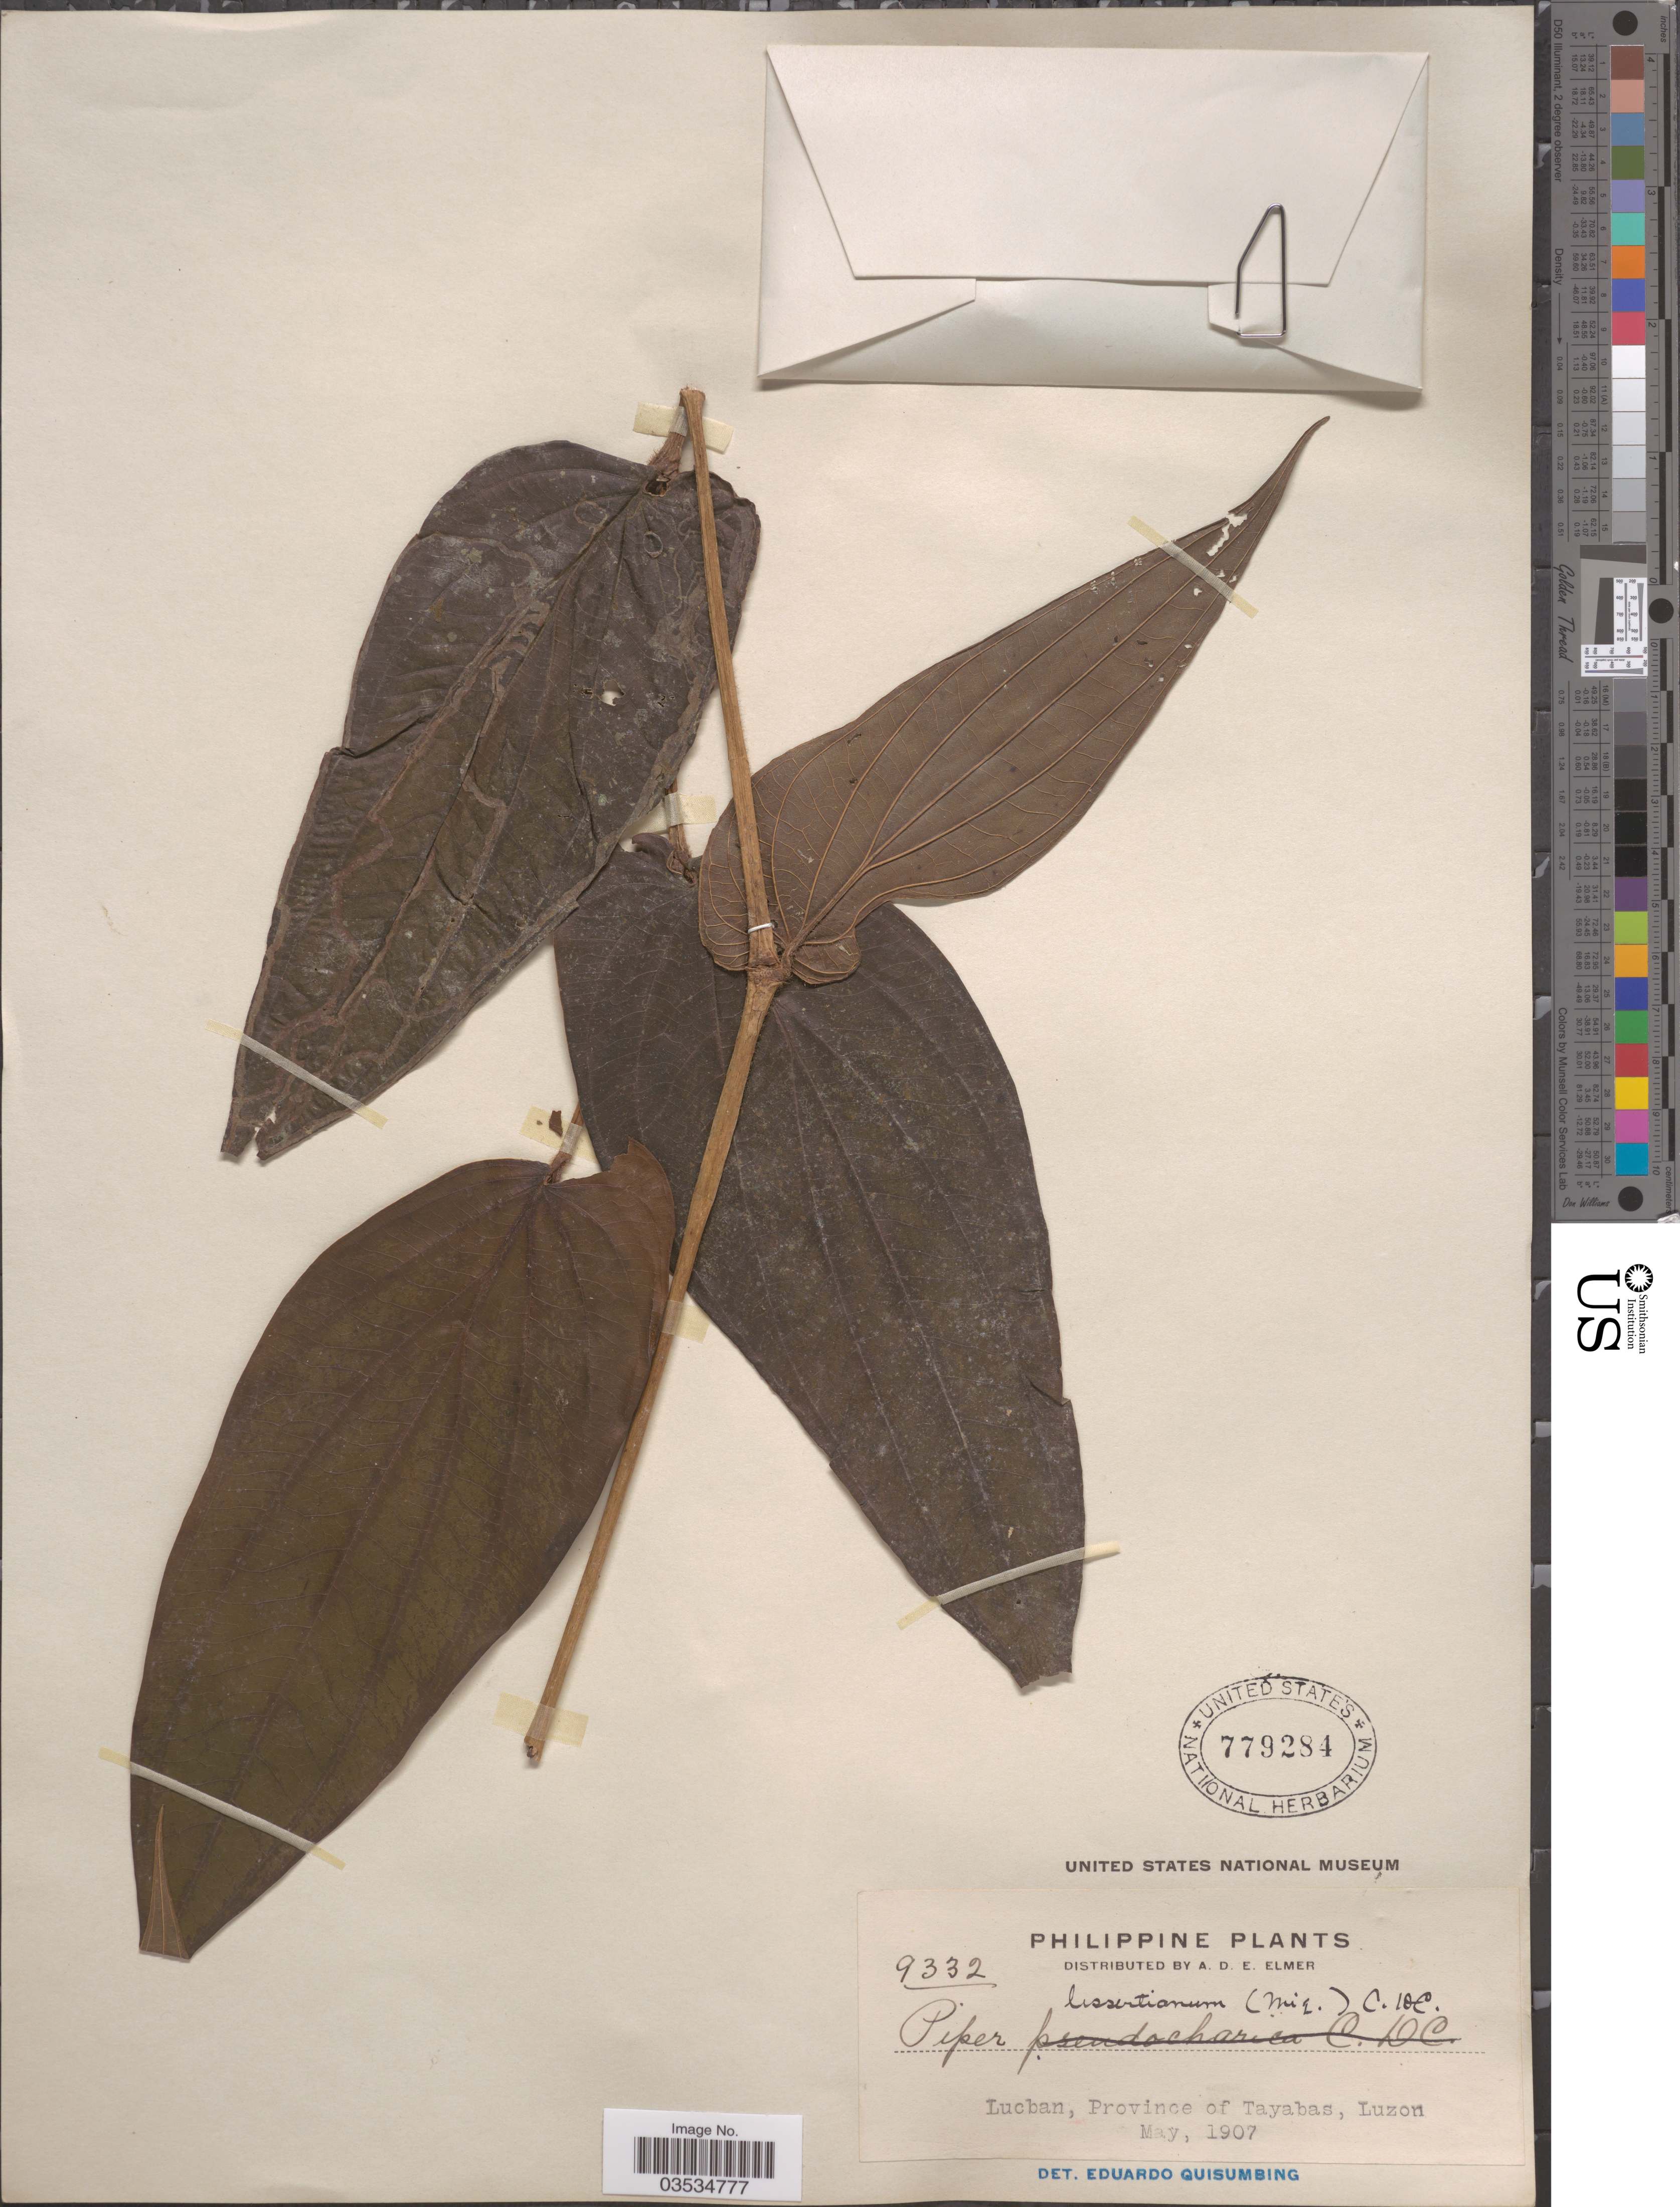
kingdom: Plantae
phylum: Tracheophyta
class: Magnoliopsida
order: Piperales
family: Piperaceae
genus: Piper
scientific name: Piper lessertianum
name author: C. DC.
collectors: A. D. E. Elmer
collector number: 9332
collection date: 1907-05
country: Philippines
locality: Lucban, Province of Tayabas, Luzon.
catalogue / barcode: US 779284